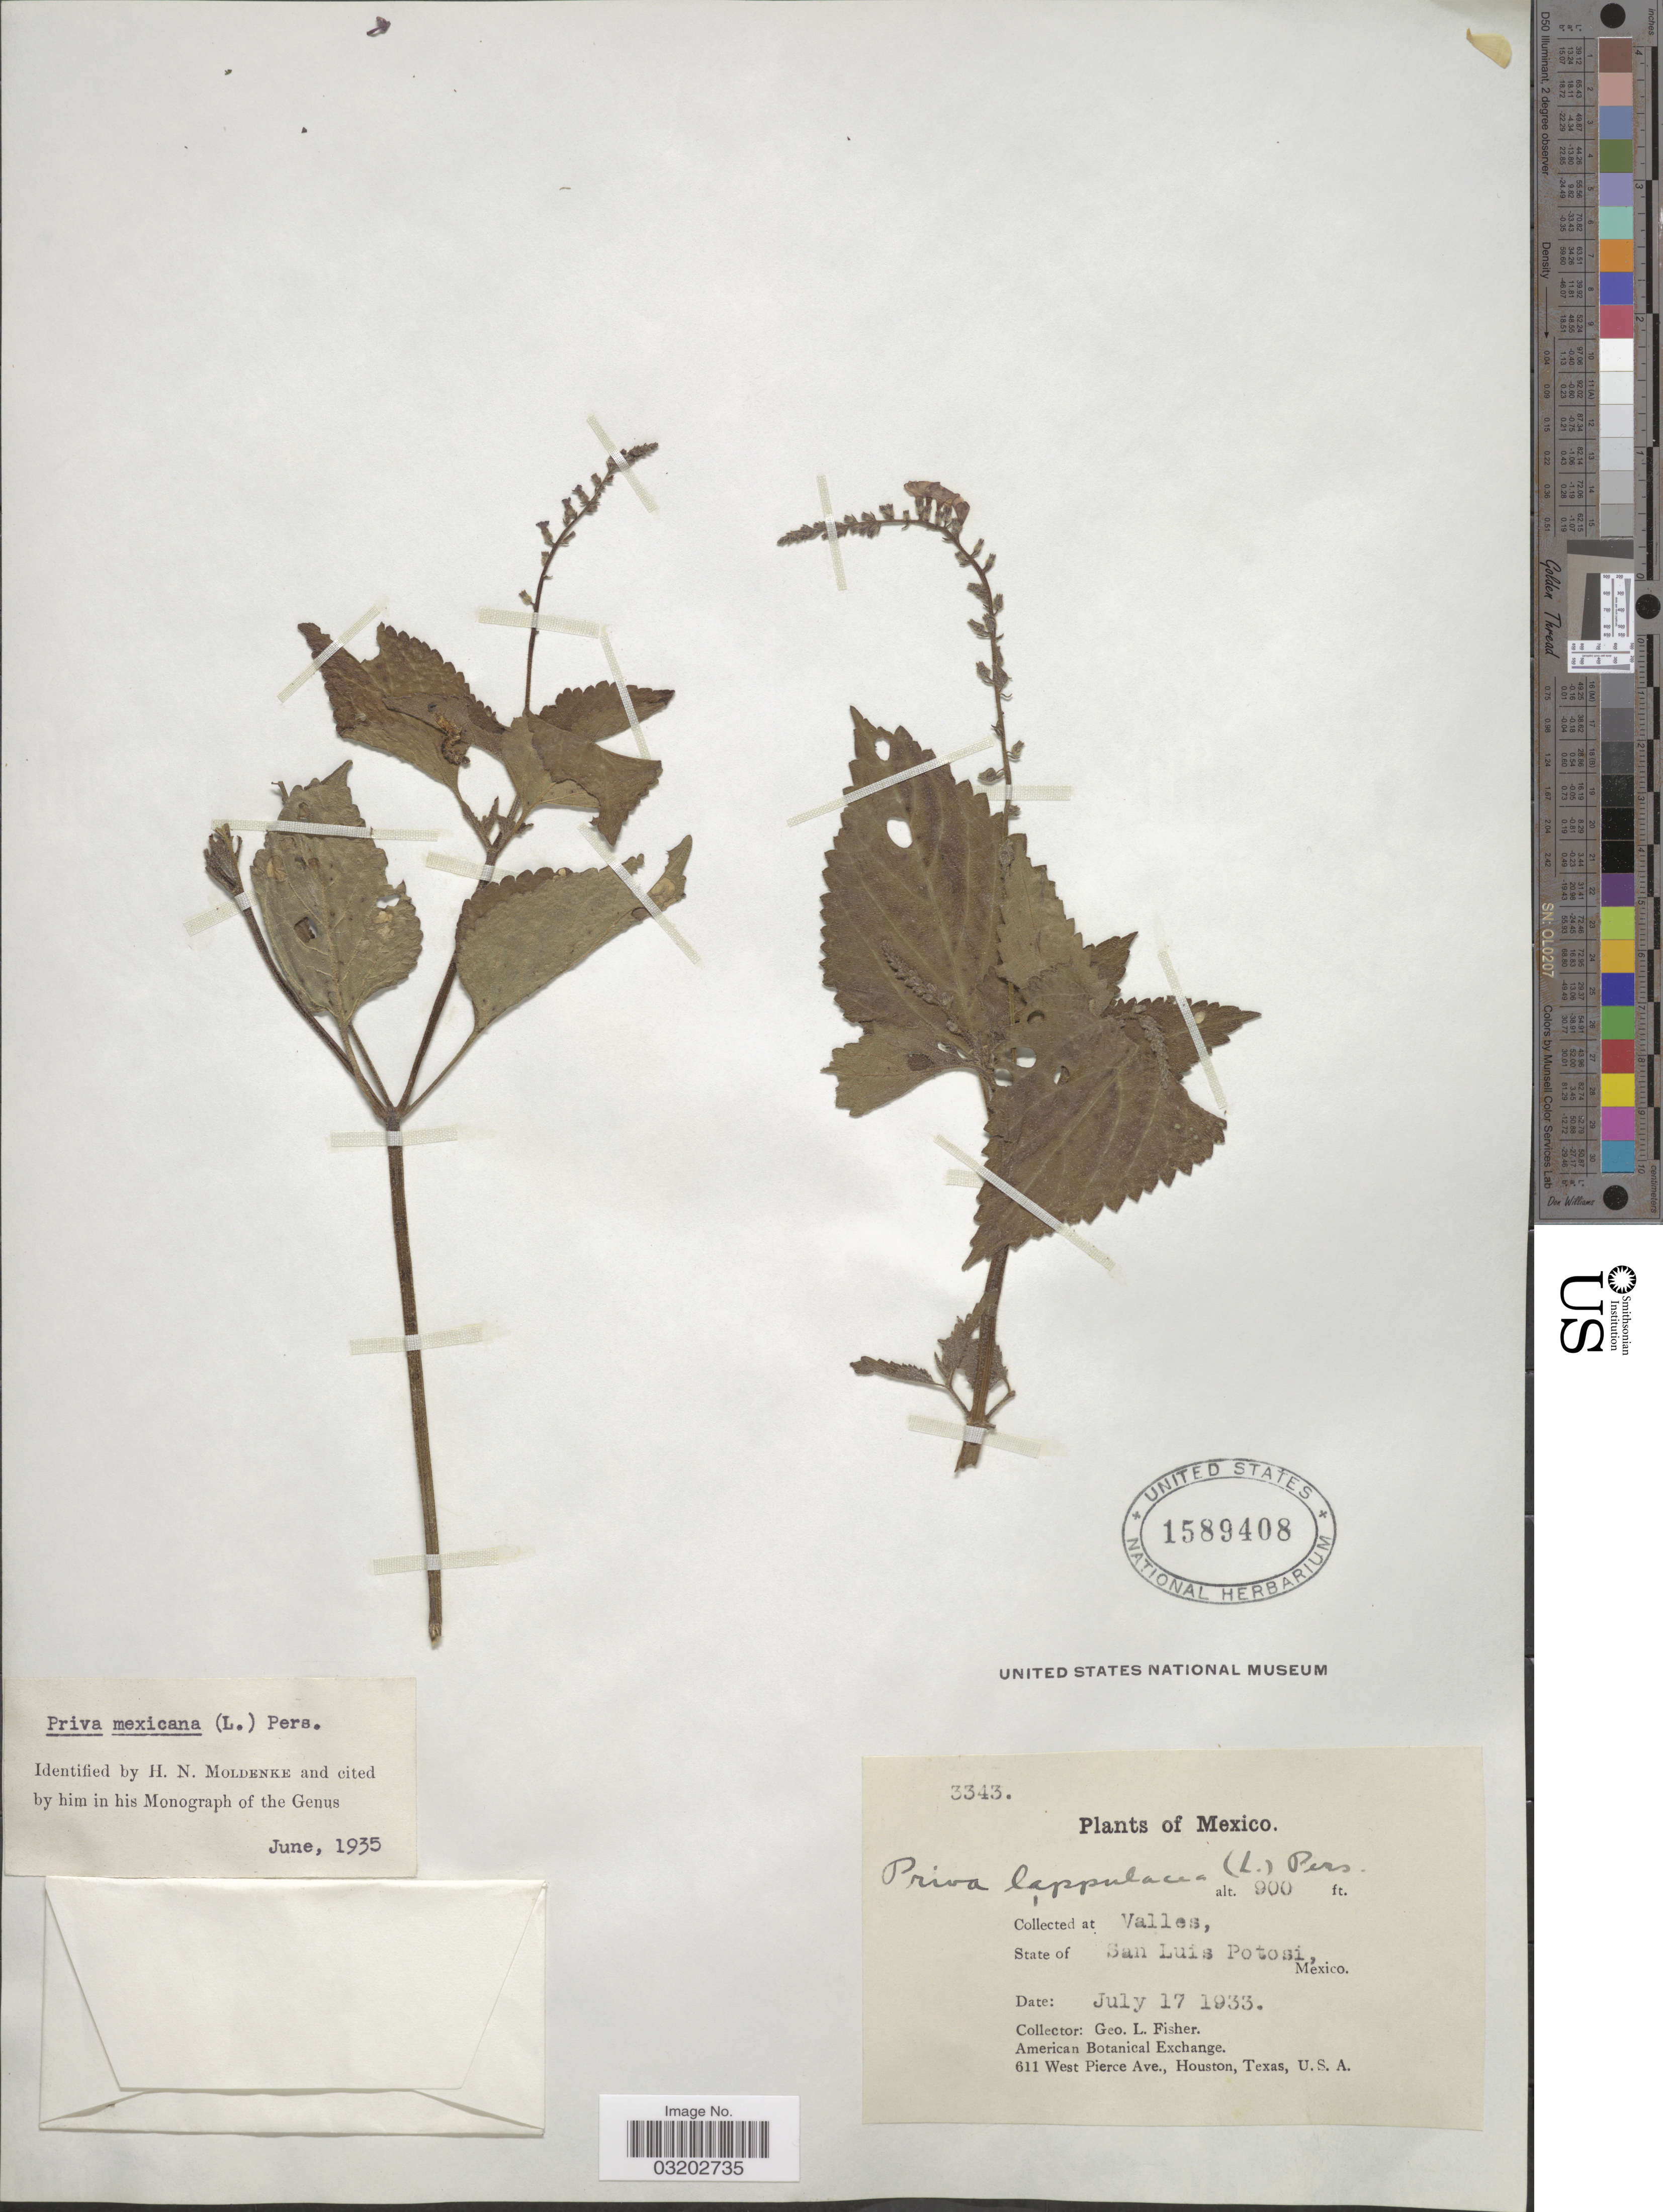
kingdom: Plantae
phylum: Tracheophyta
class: Magnoliopsida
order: Lamiales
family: Verbenaceae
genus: Priva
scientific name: Priva mexicana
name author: (L.) Pers.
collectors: G. L. Fisher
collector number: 3343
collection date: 1933-07-17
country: Mexico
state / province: San Luis Potosí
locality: Valles.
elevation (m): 274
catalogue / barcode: US 1589408